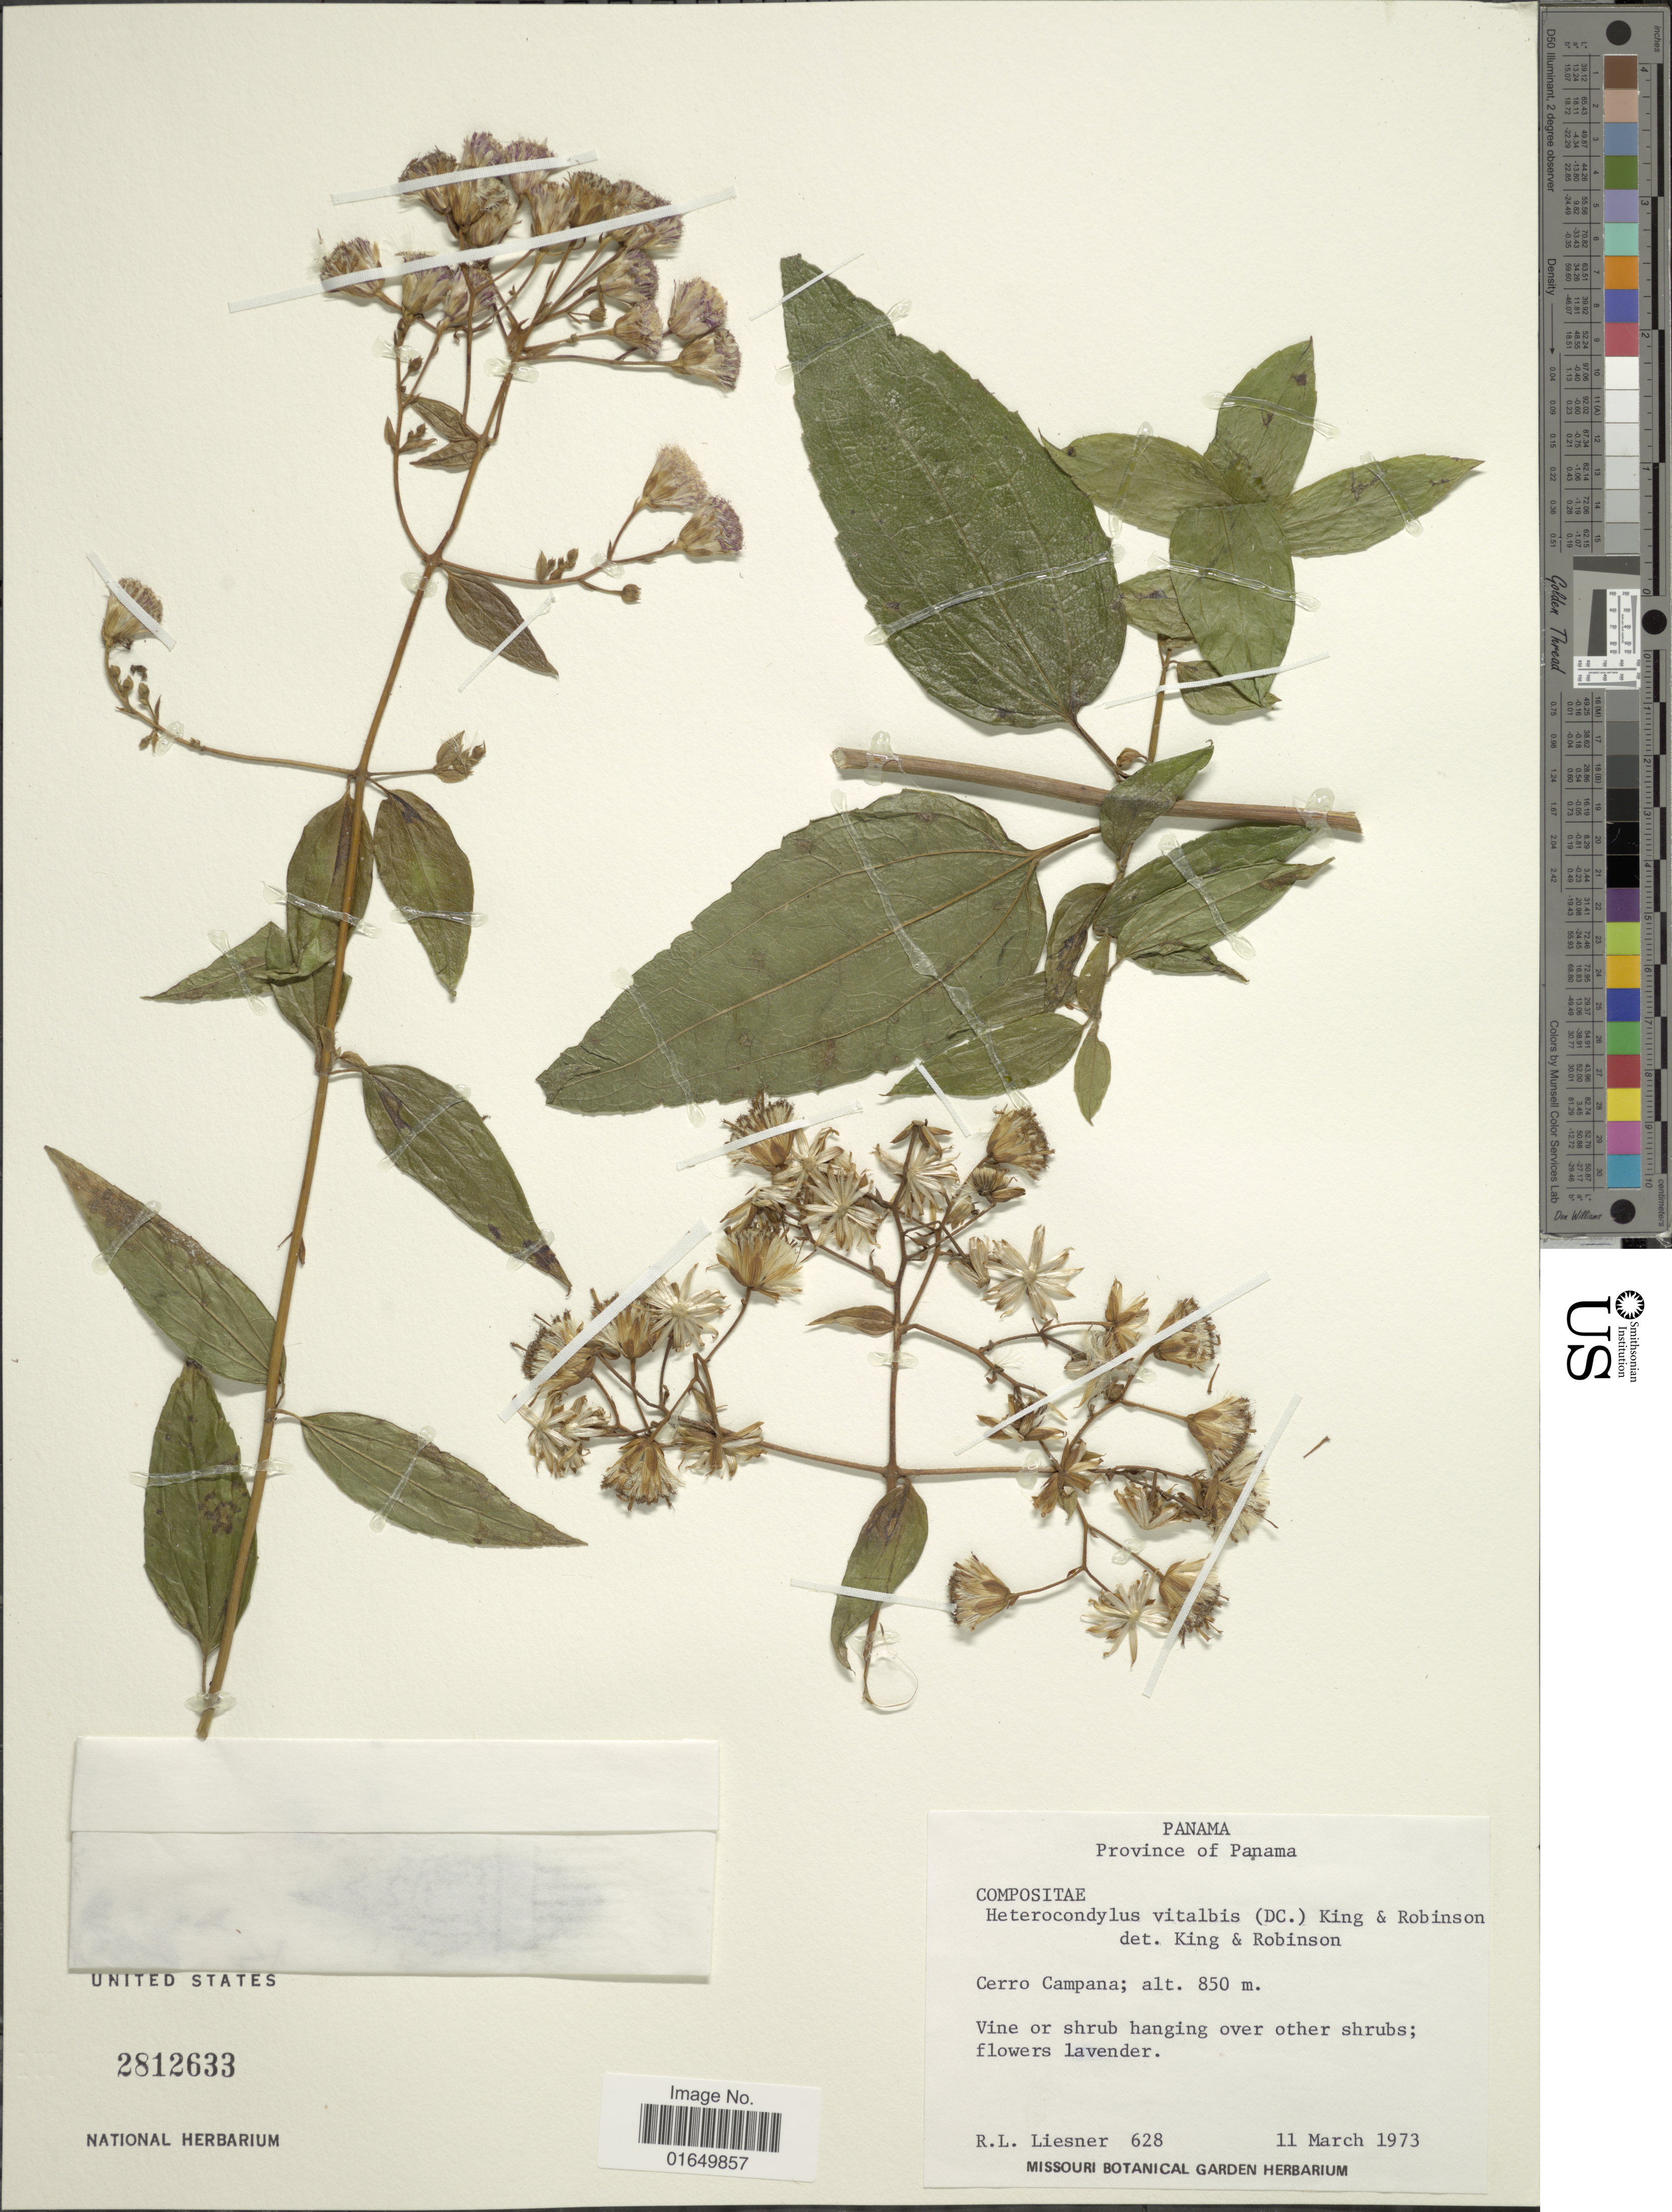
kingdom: Plantae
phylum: Tracheophyta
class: Magnoliopsida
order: Asterales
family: Asteraceae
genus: Heterocondylus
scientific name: Heterocondylus vitalbae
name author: (DC.) R.M. King & H. Rob.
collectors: R. L. Liesner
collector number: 628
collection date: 1973-03-11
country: Panama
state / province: Panamá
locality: Cerro Campama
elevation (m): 850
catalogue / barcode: US 2812633